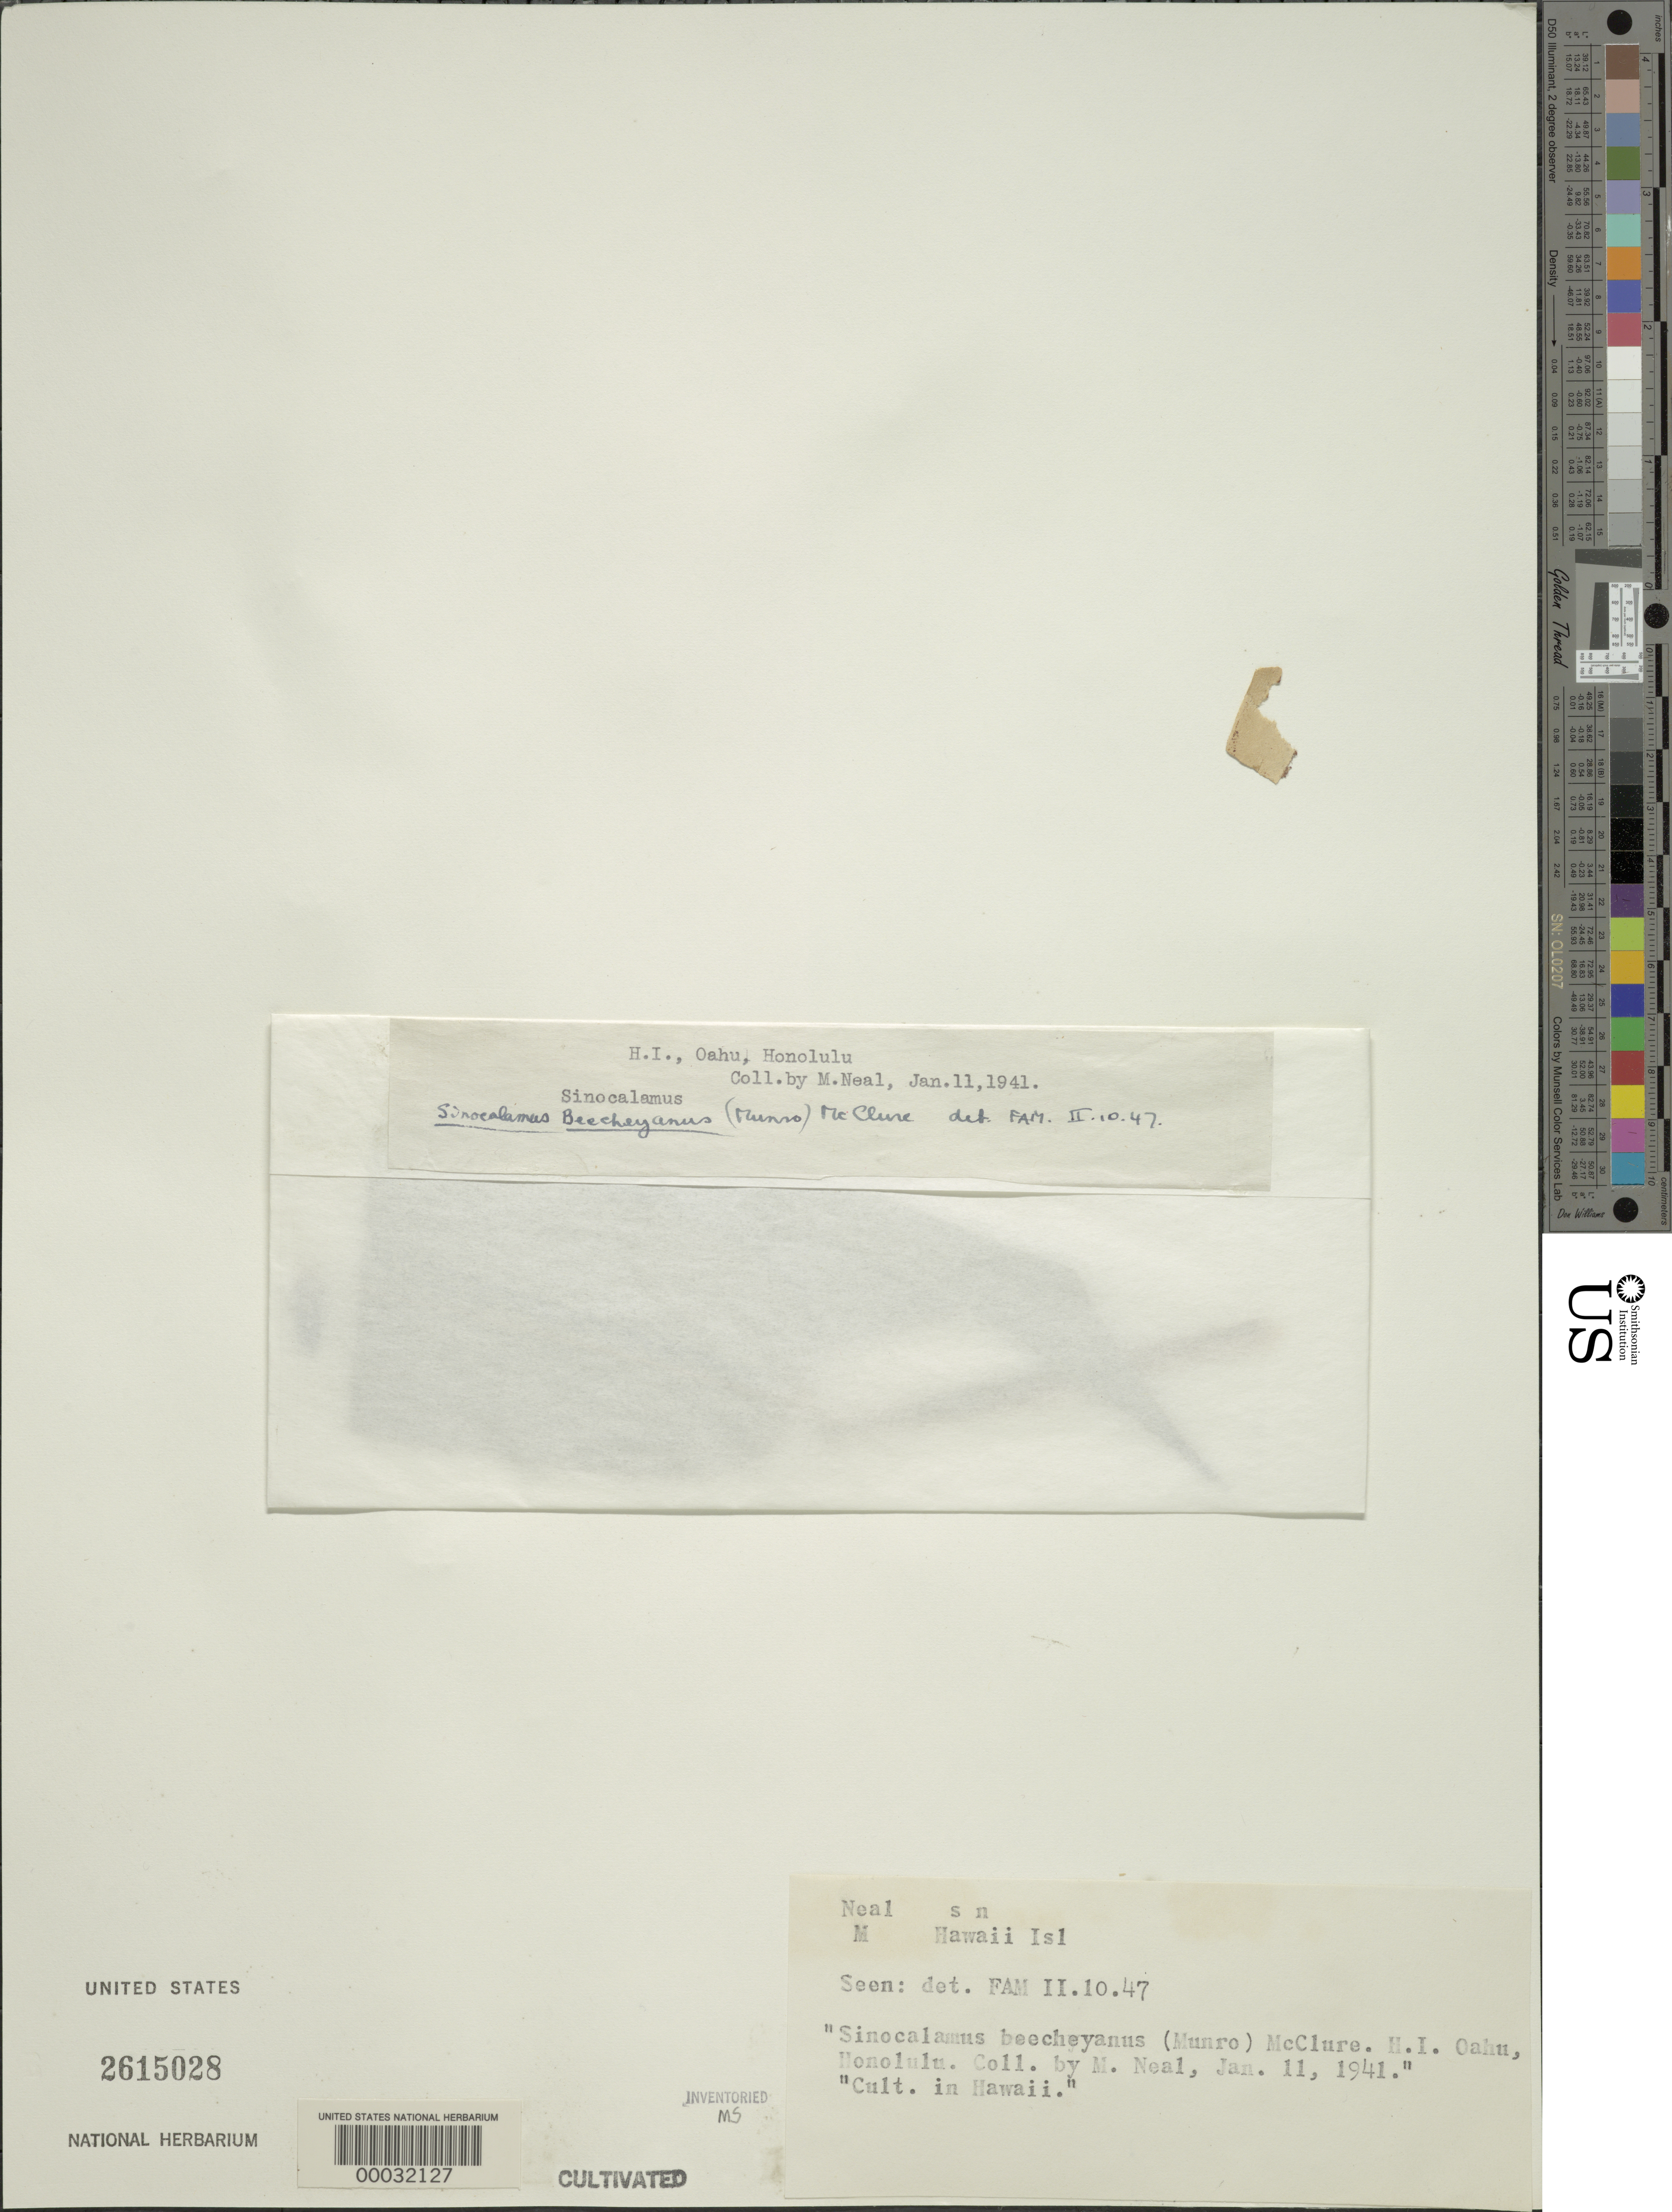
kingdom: Plantae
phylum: Tracheophyta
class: Liliopsida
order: Poales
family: Poaceae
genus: Bambusa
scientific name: Bambusa beecheyana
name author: Munro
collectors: W. Ning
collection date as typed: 11 Jan 1941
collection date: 1941-01-11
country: United States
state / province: Hawaii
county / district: Honolulu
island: Oahu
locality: Honolulu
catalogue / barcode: US 2615028